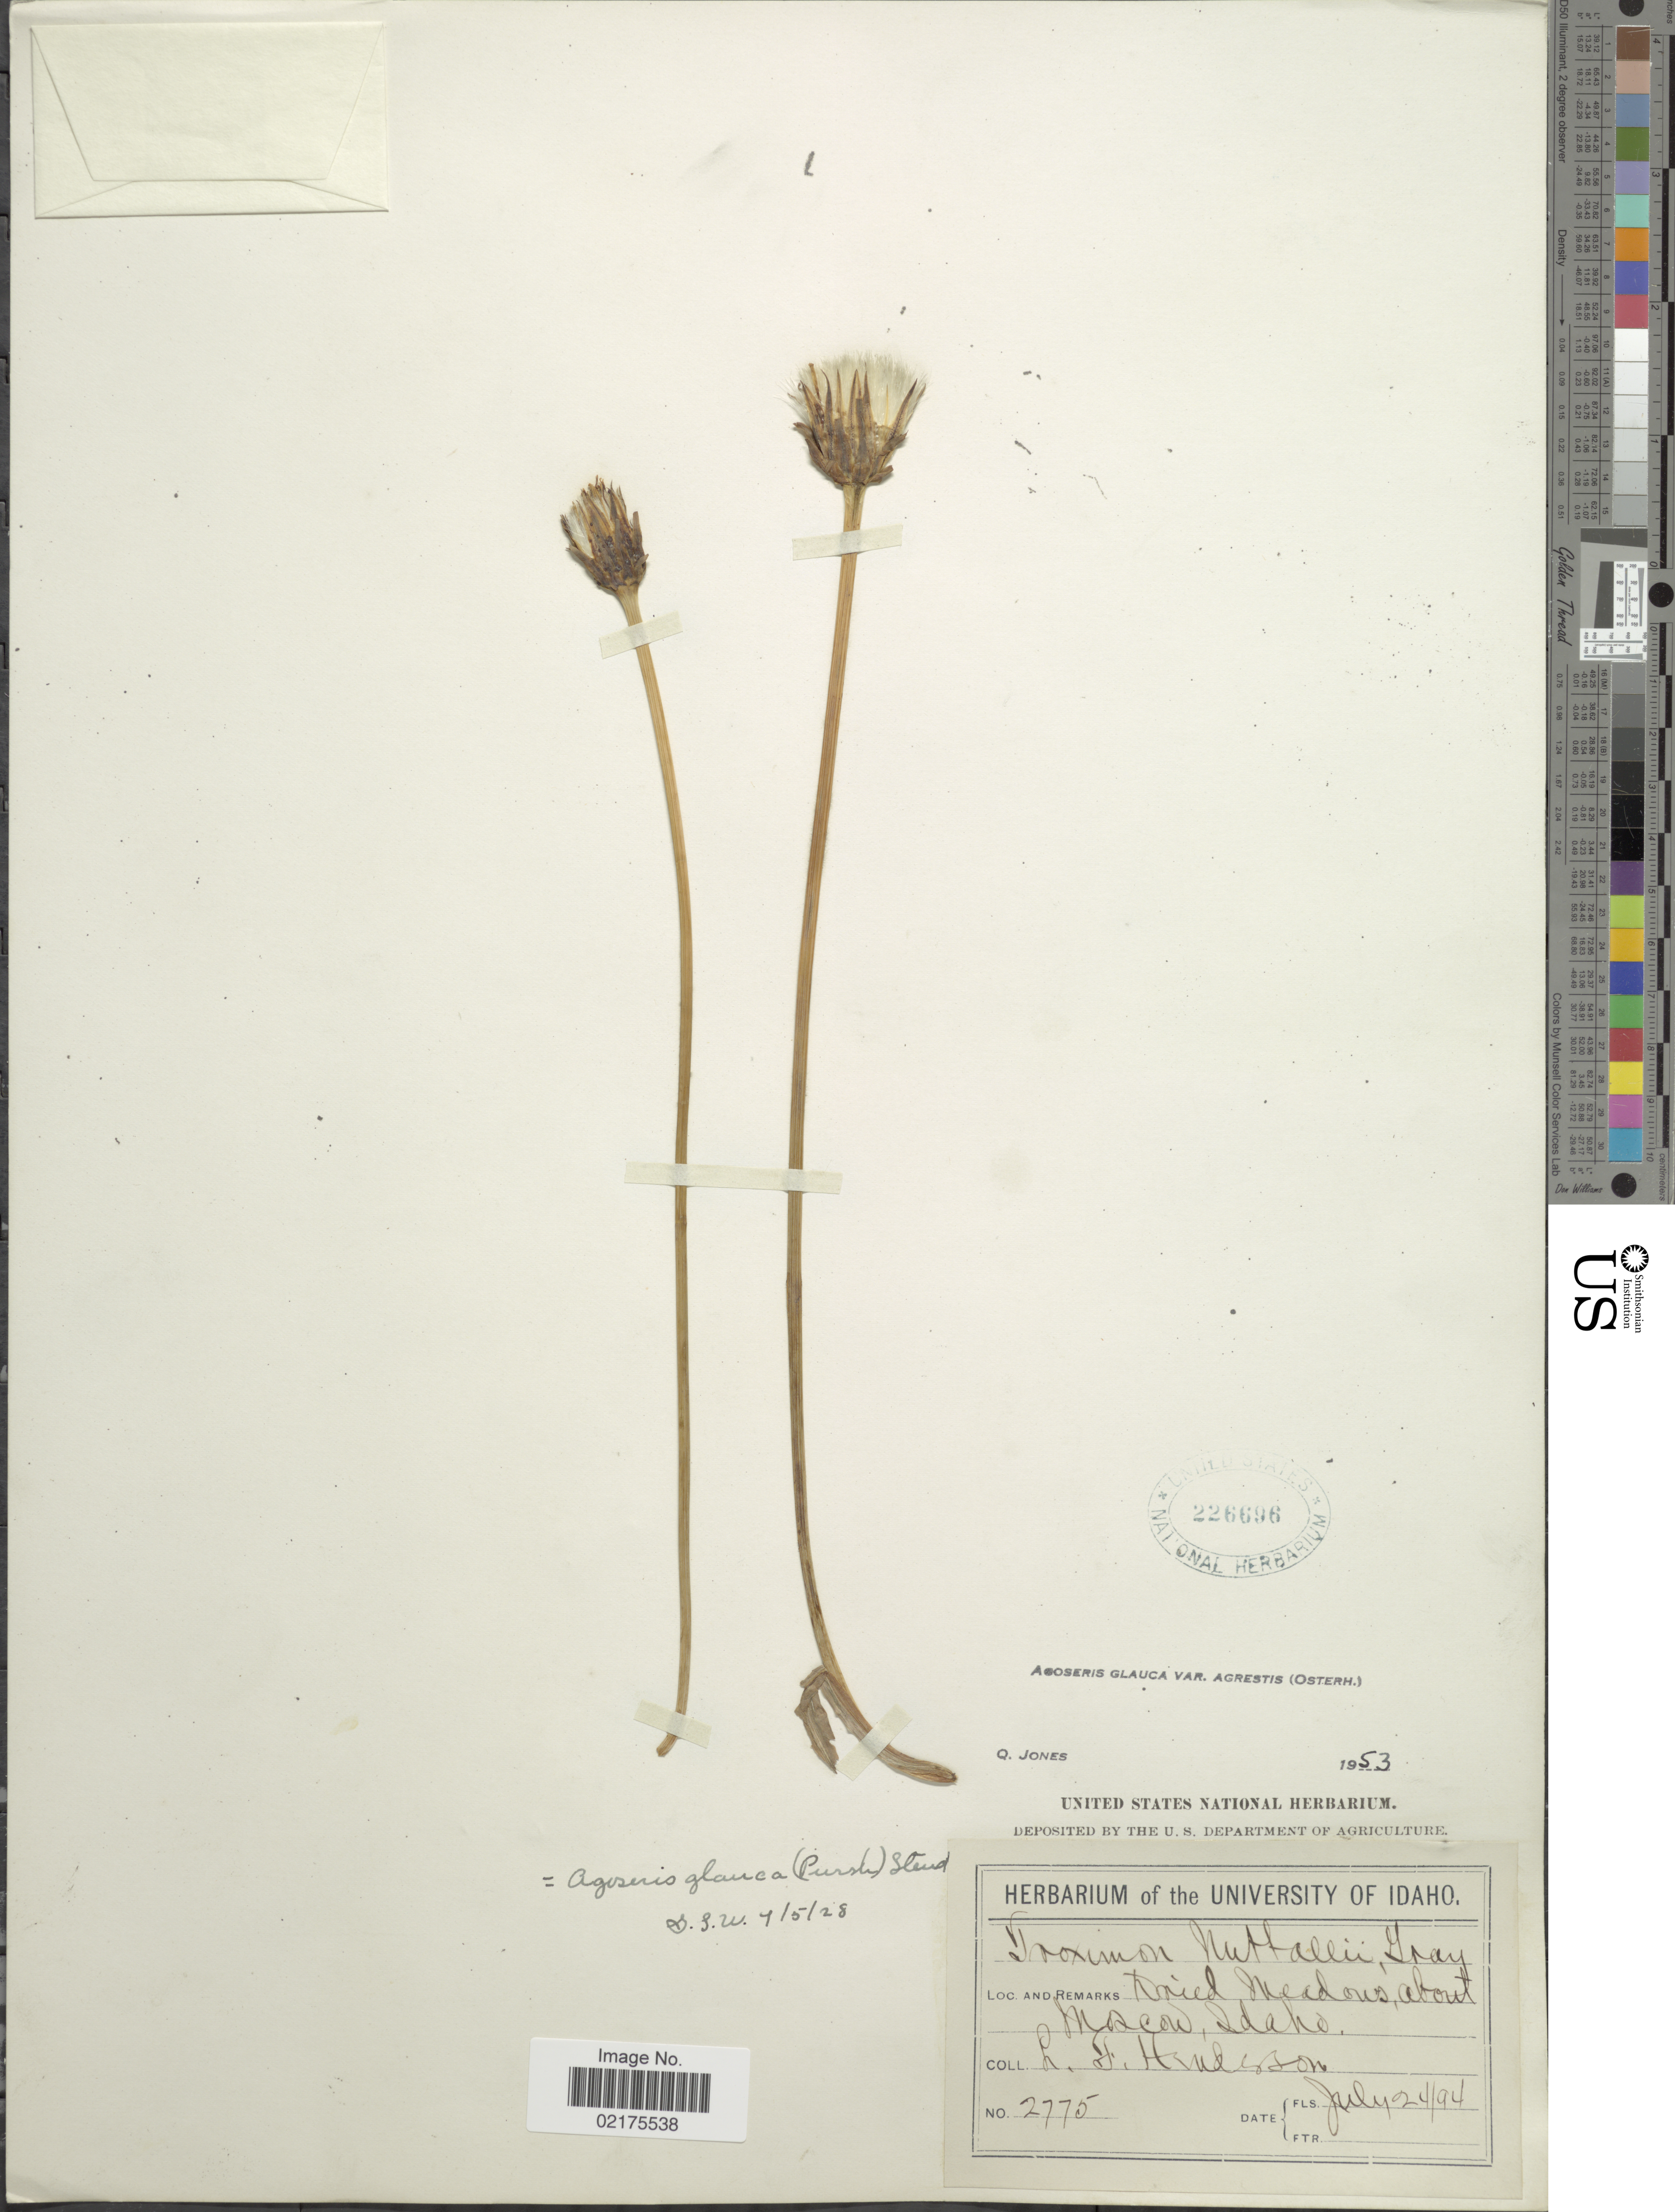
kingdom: Plantae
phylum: Tracheophyta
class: Magnoliopsida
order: Asterales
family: Asteraceae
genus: Agoseris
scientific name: Agoseris glauca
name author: (Pursh) Raf.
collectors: L. Huderson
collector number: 2775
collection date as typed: Transcribed d/m/y: 24/7/94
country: United States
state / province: Idaho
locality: Dried meadows, about Moscow.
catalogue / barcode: US 226696